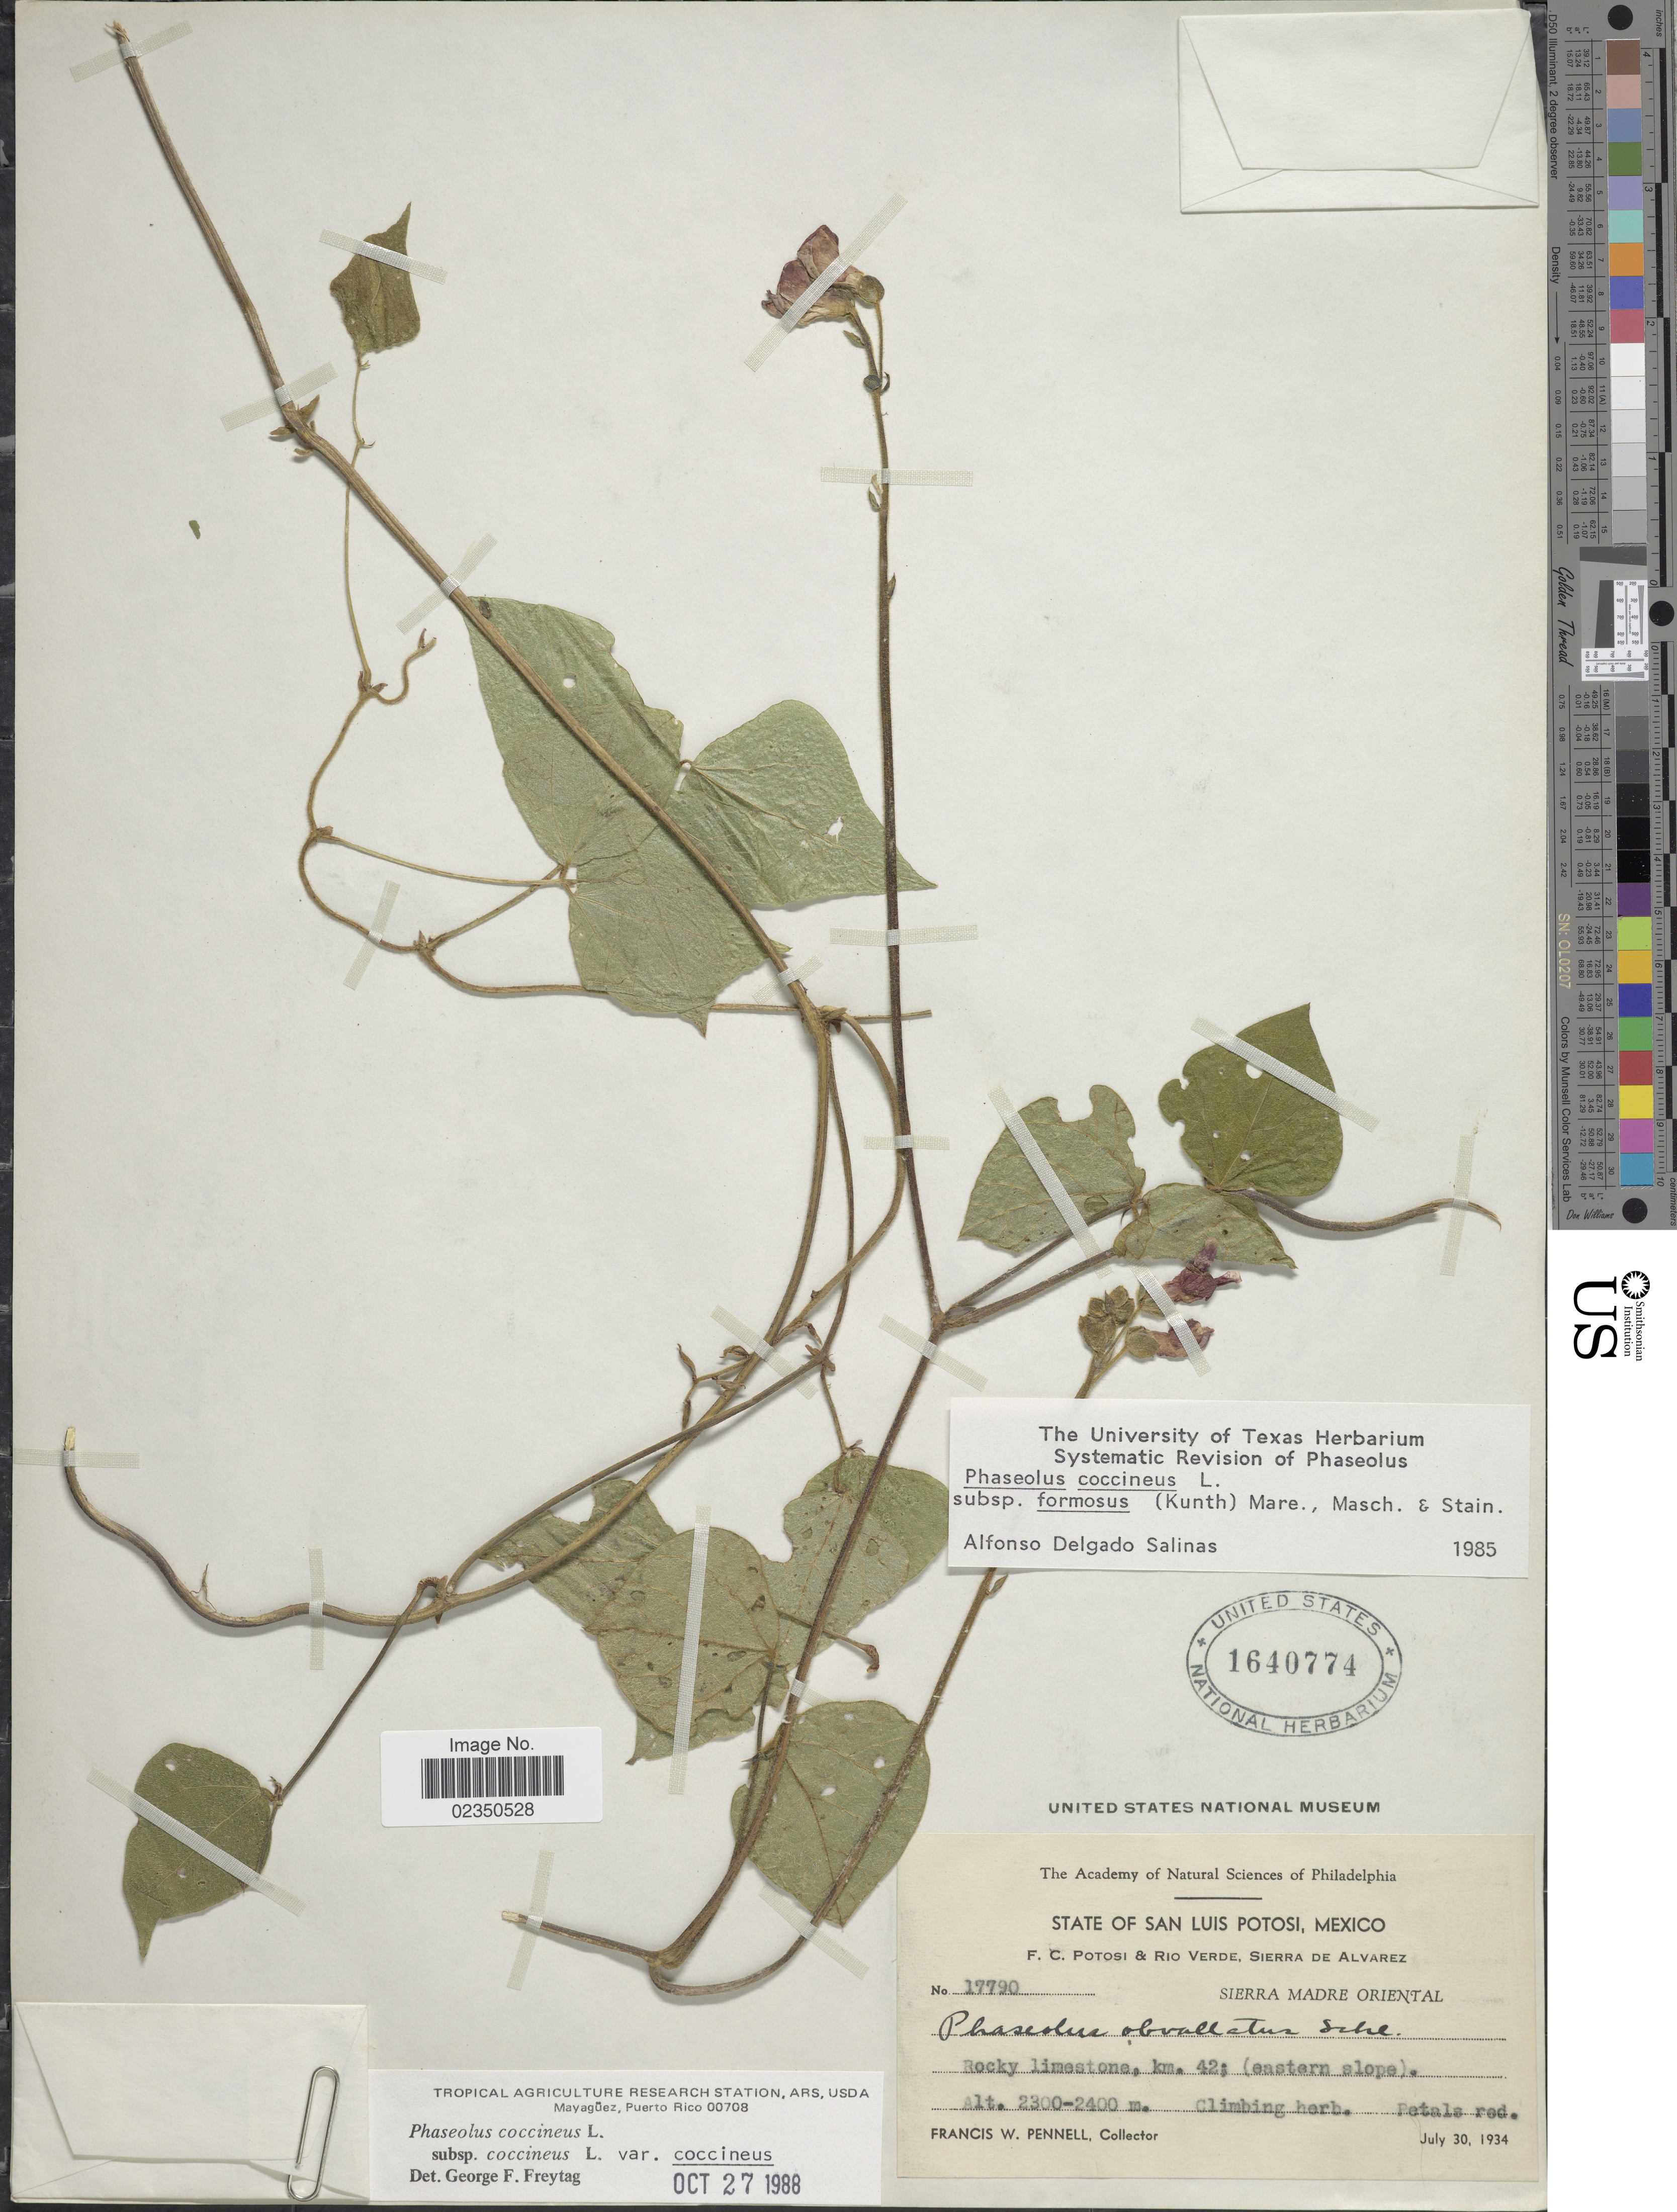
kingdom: Plantae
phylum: Tracheophyta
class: Magnoliopsida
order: Fabales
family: Fabaceae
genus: Phaseolus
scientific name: Phaseolus coccineus var. coccineus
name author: L.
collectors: F. W. Pennell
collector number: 17790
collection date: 1934-07-30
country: Mexico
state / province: San Luis Potosí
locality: F.c. Potosi & Rio Verde, Sierra de Alvarez, Sierra Madrea Oriental, rocky limestone, km. 42 (eastern slope).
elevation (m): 2300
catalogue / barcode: US 1640774